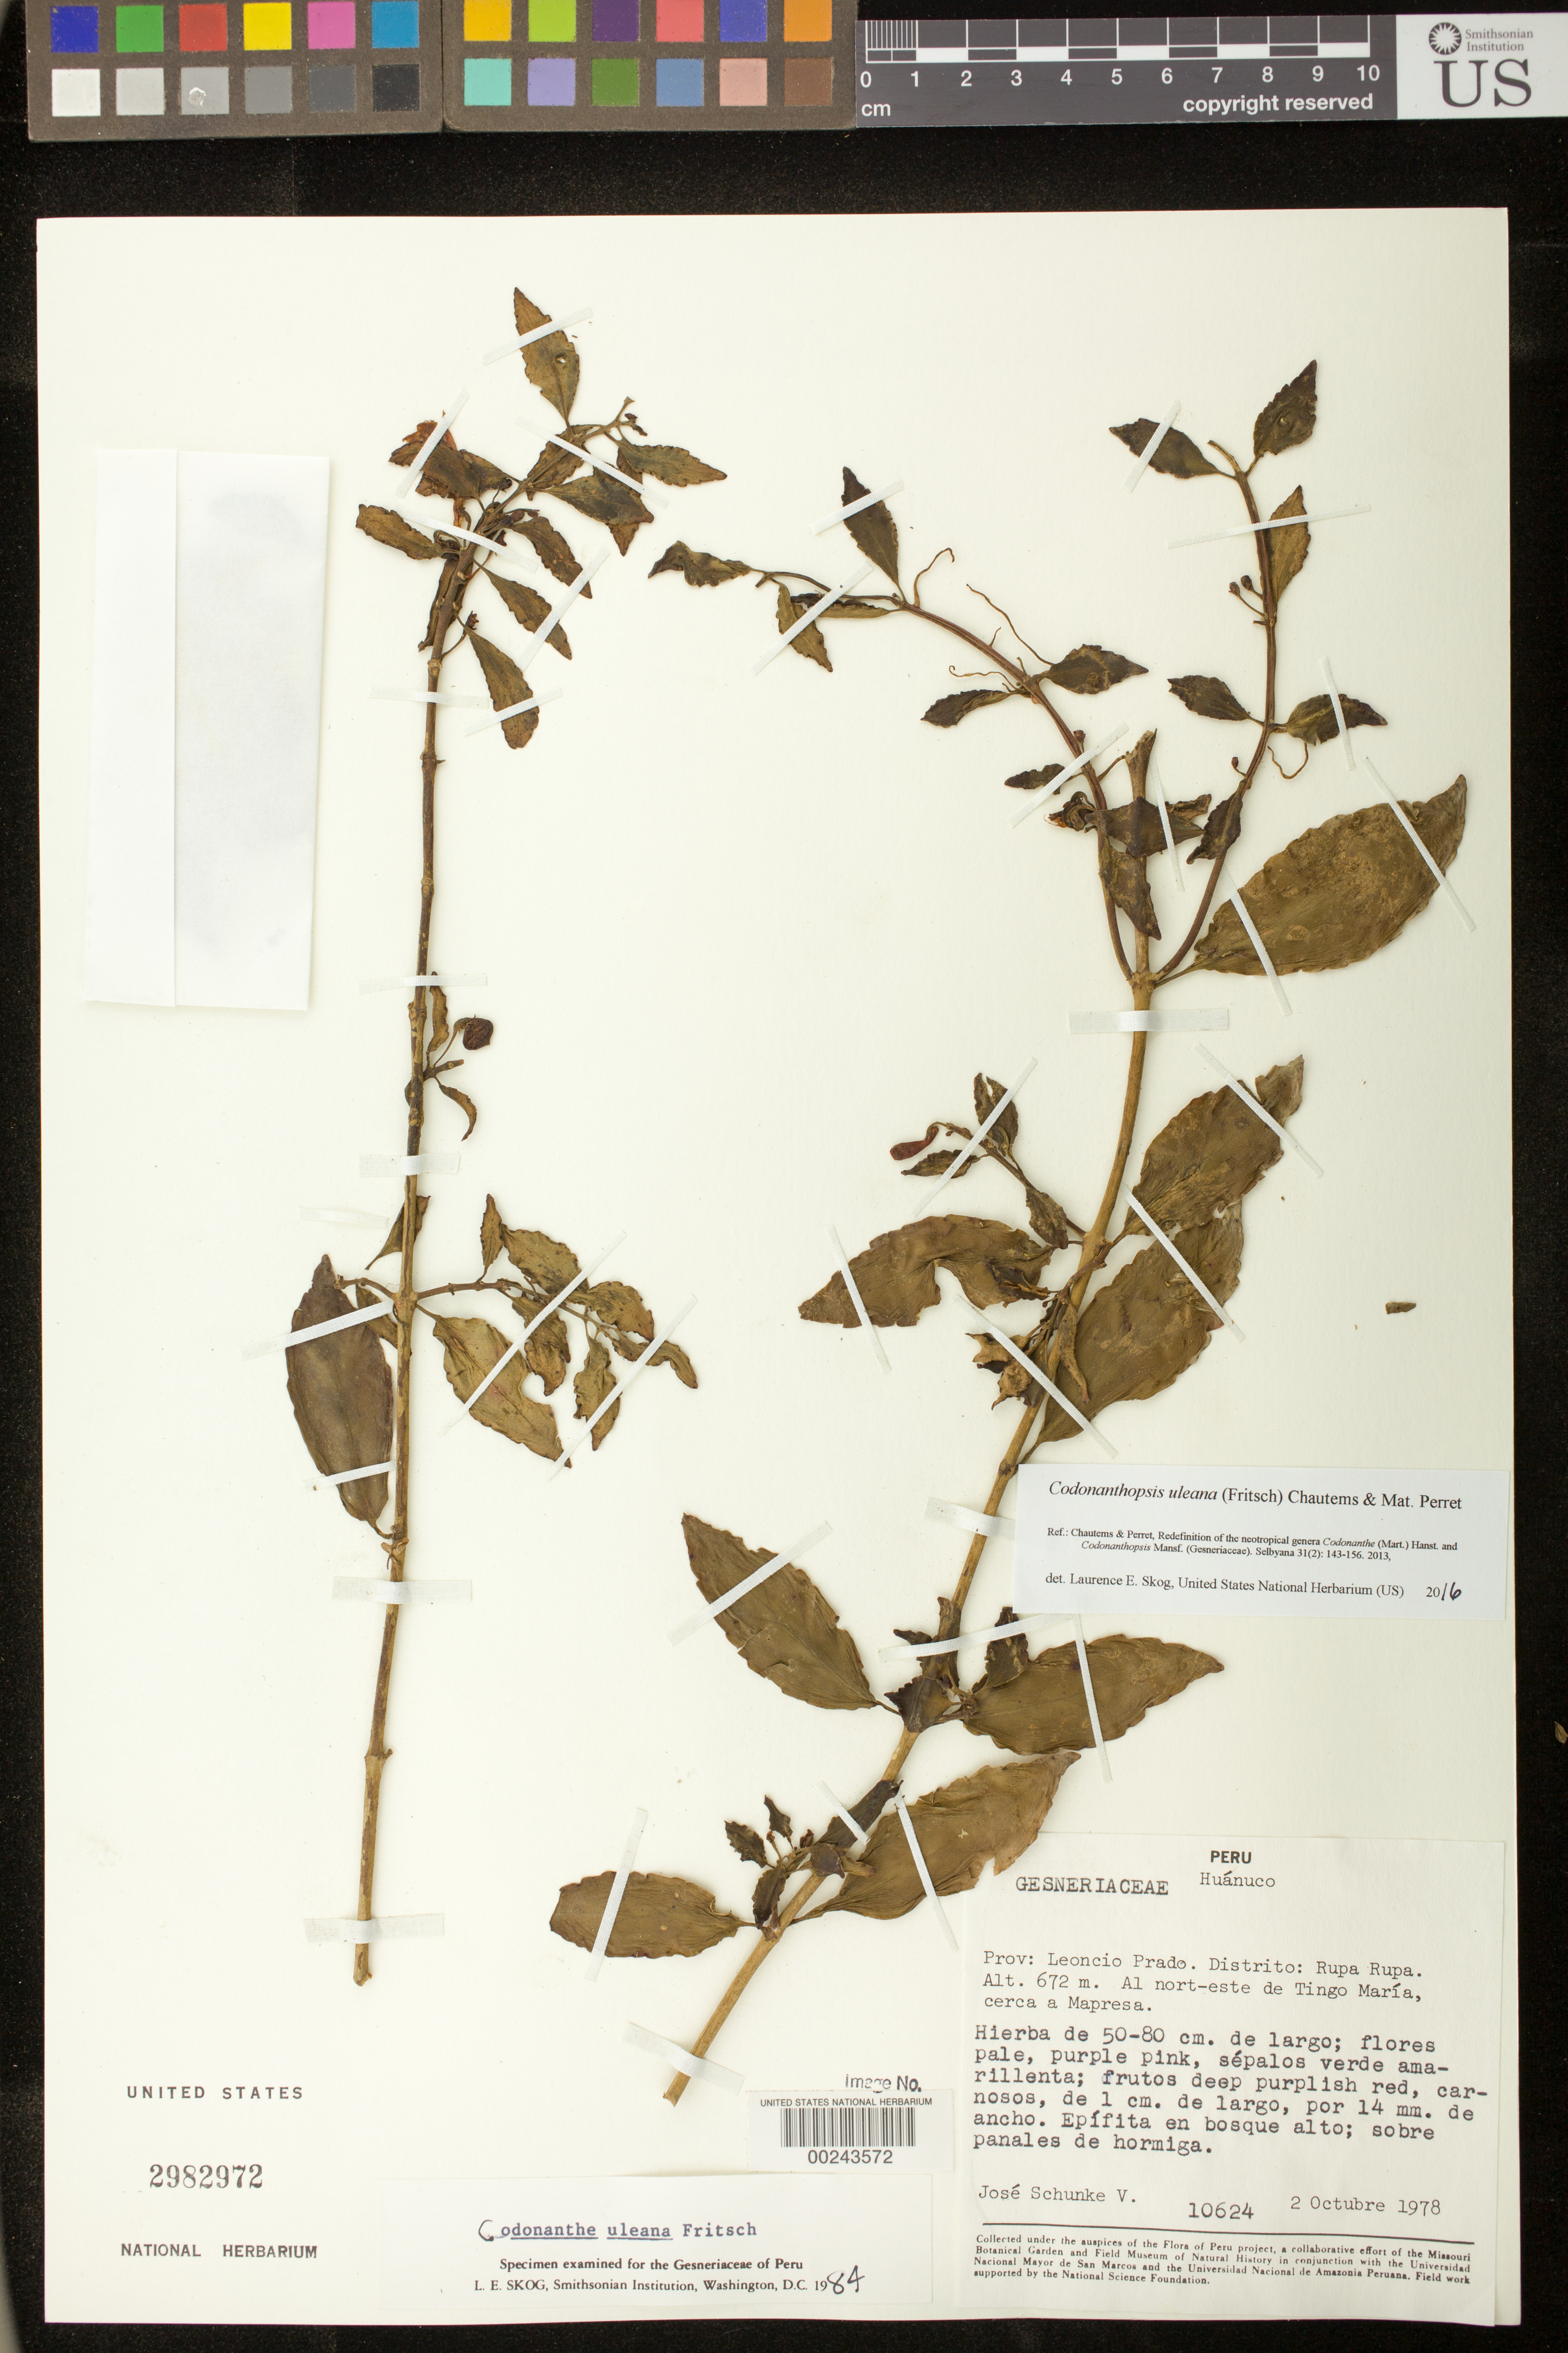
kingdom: Plantae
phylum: Tracheophyta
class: Magnoliopsida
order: Lamiales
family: Gesneriaceae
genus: Codonanthopsis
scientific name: Codonanthopsis uleana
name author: (Fritsch) Chautems & Mat.Perret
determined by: Skog, Laurence E.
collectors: J. Schunke Vigo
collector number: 10624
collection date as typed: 02 Oct 1978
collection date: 1978-10-02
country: Peru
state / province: Huánuco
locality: Prov. Leoncio Prado; Dtto. Rupa Rupa, NE of Tingo Maria, near Mapresa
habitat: Epiphyte in tall forest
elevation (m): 672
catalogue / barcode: US 2982972